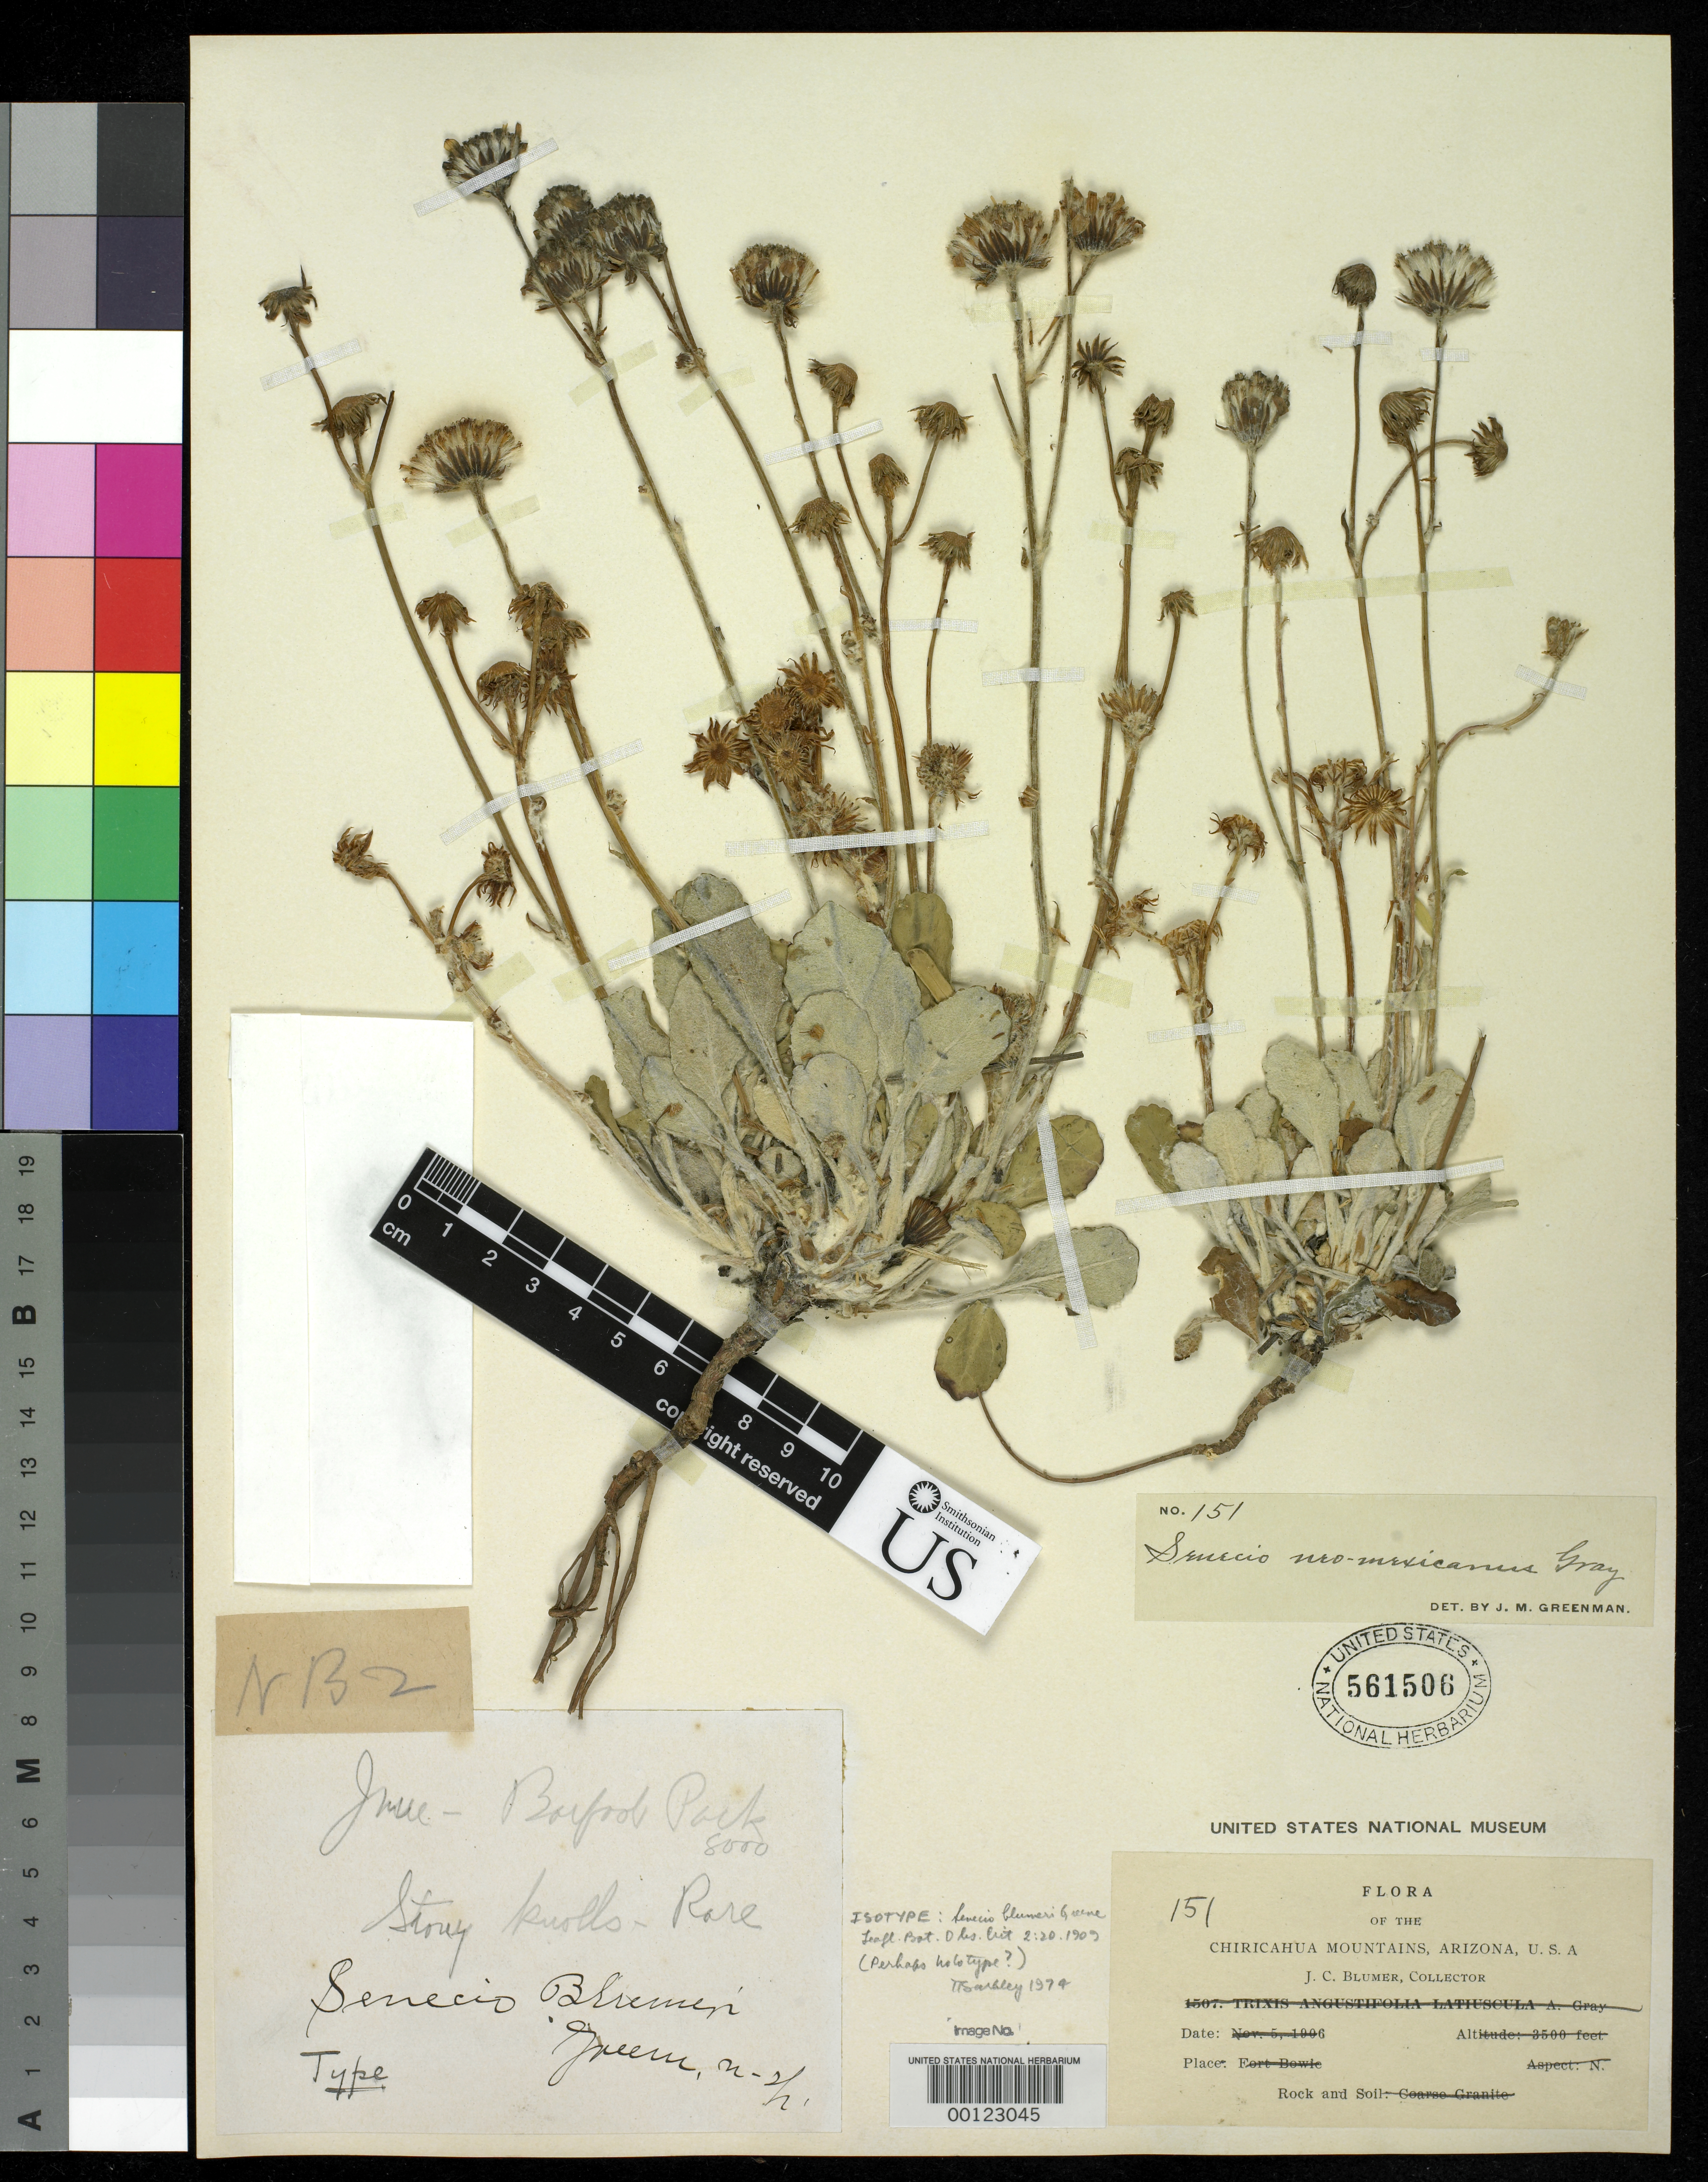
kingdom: Plantae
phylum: Tracheophyta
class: Magnoliopsida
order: Asterales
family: Asteraceae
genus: Senecio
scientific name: Senecio blumeri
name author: Greene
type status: Holotype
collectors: J. C. Blumer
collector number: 151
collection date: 1907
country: United States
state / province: Arizona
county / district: Cochise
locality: Chiricahua Mountains, Barfoot Park, stony knolls.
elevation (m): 2438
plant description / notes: Protologue, "Stony knolls at 8,000 feet in the Chiricahui Mountains, Arizona, 1907, J.C. Blumer." This specimen (USNH 561506), annotated "Type" (by Greene?) is either the holotype or a syntype, depending on the status of another sheet at US, Blumer 1553 (USNH 561766), which is labeled as "Co-type" and may be an isotype or syntype.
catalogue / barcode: US 561506